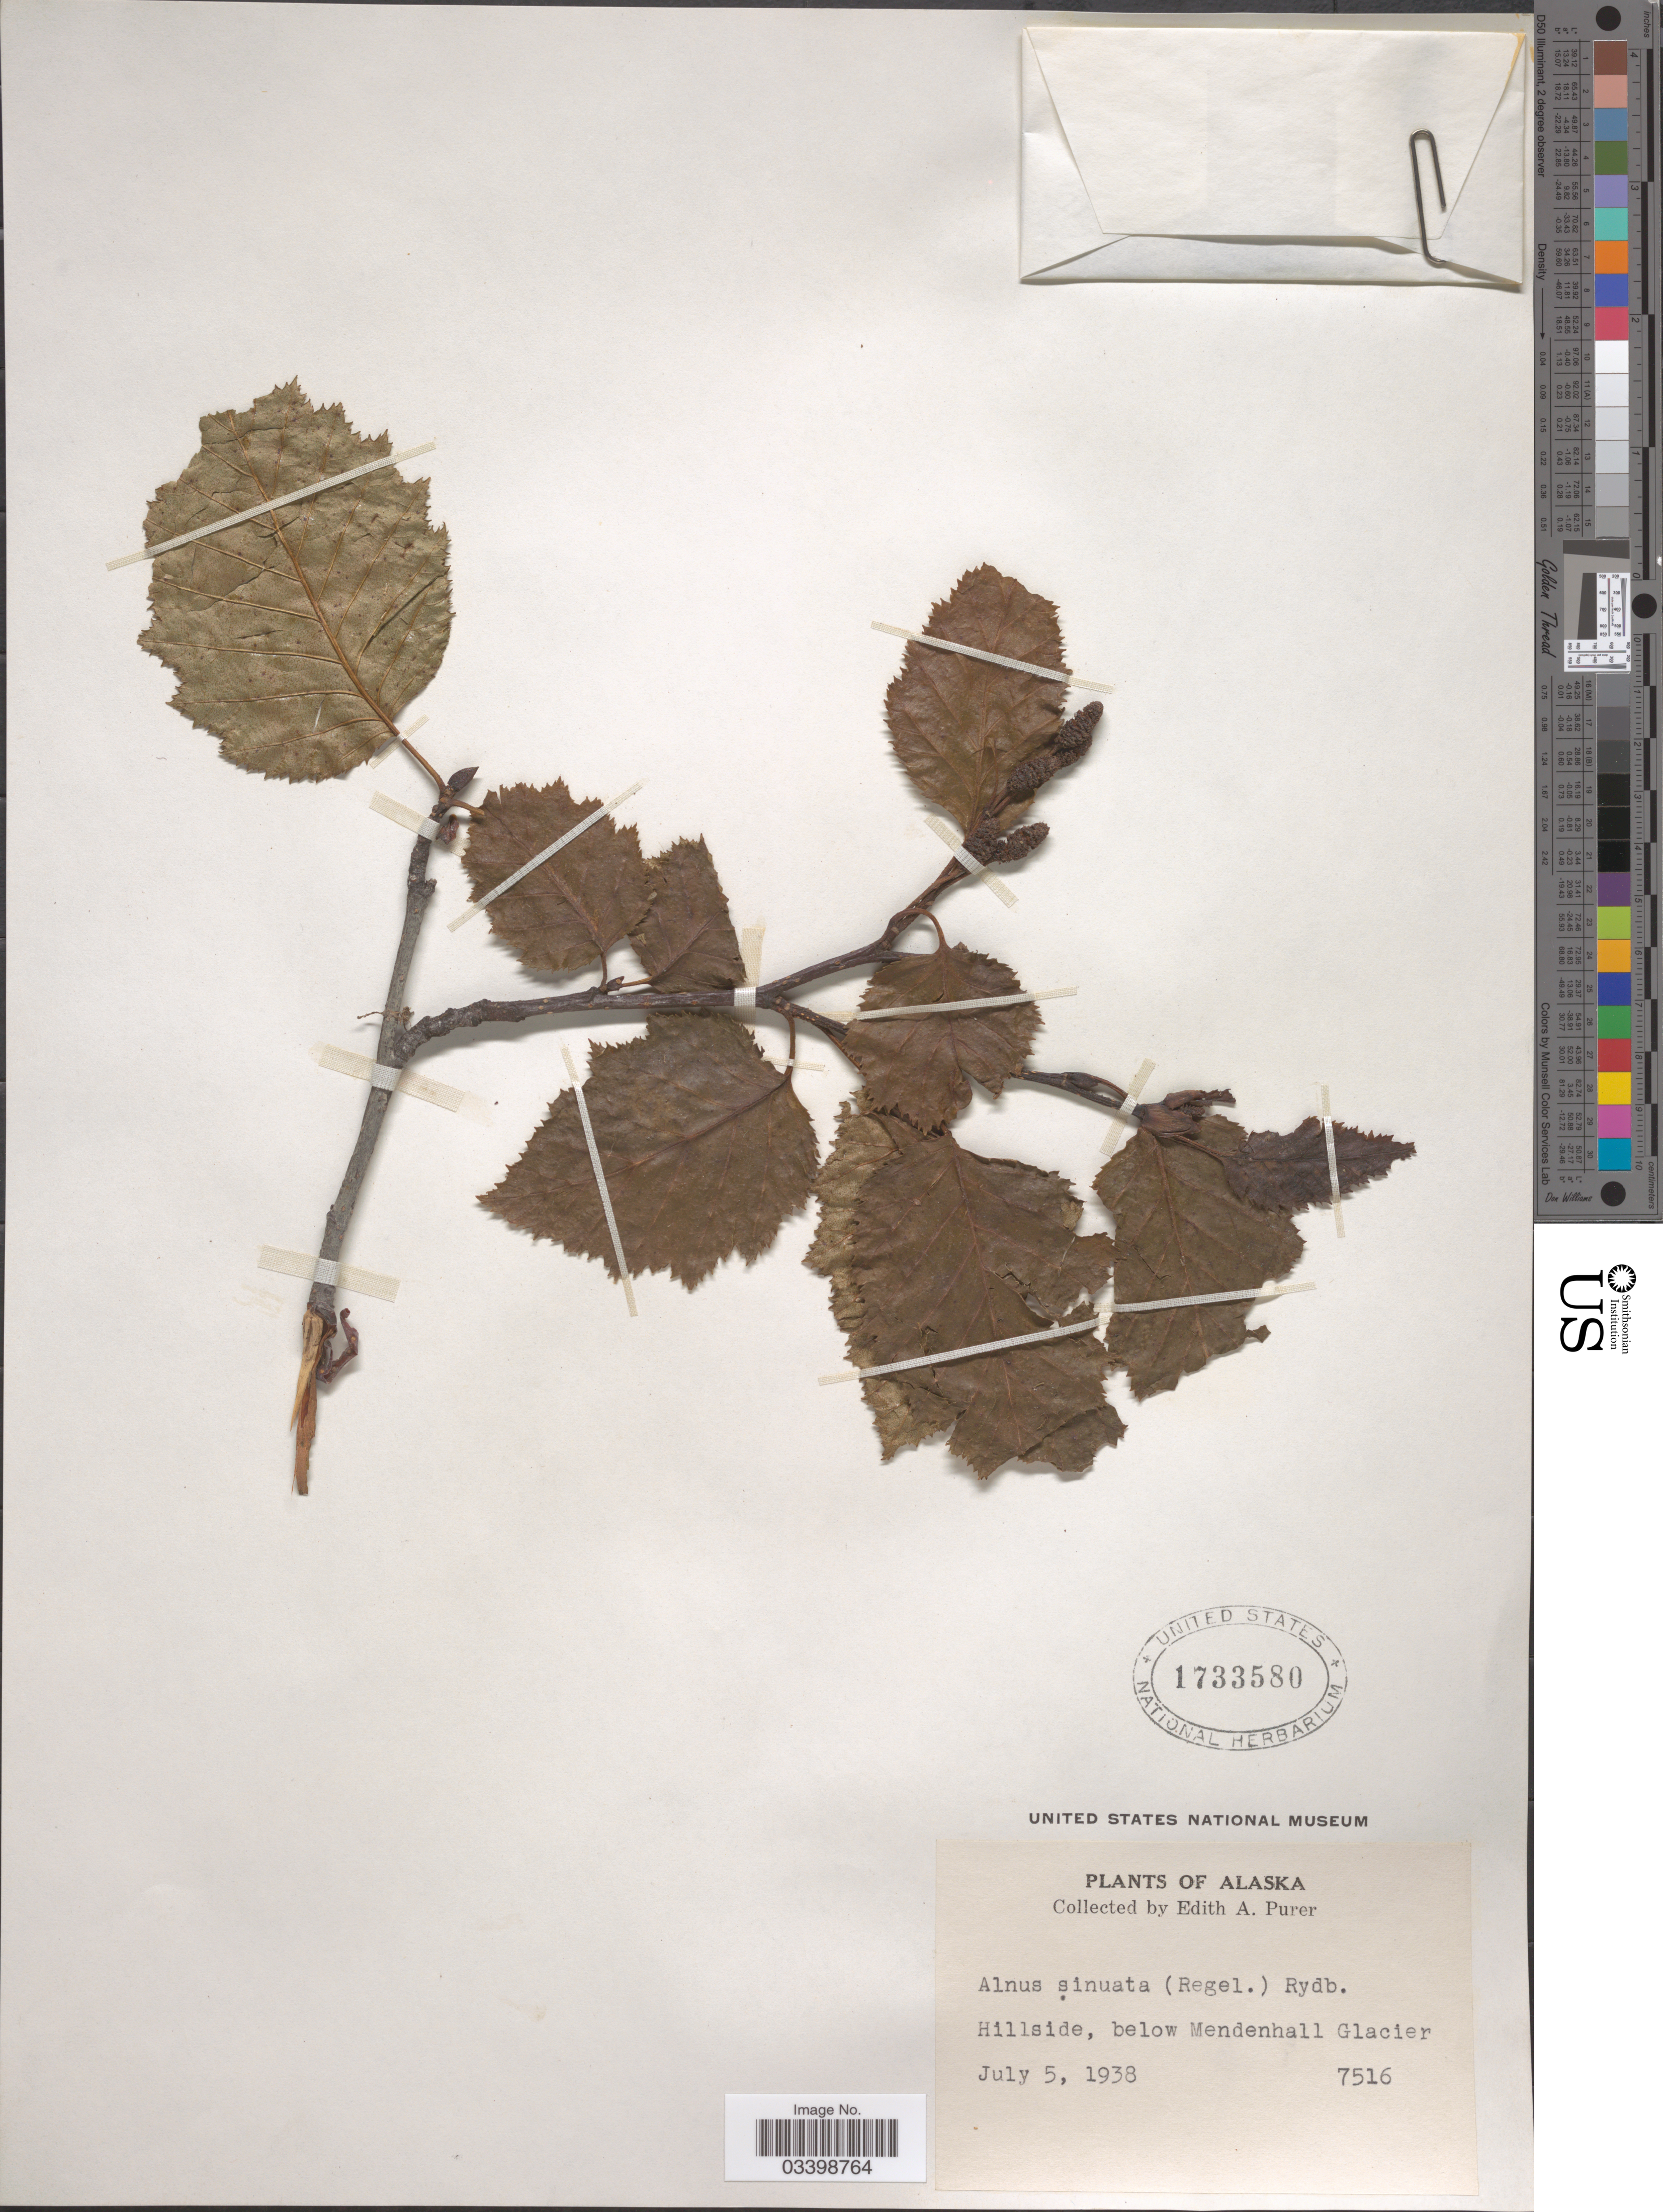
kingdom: Plantae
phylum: Tracheophyta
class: Magnoliopsida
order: Fagales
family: Betulaceae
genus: Alnus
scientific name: Alnus viridis subsp. sinuata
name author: Regel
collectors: E. Purer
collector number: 7516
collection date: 1938-07-05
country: United States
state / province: Alaska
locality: Hillside, below Mendenhall Glacier.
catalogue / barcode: US 1733580